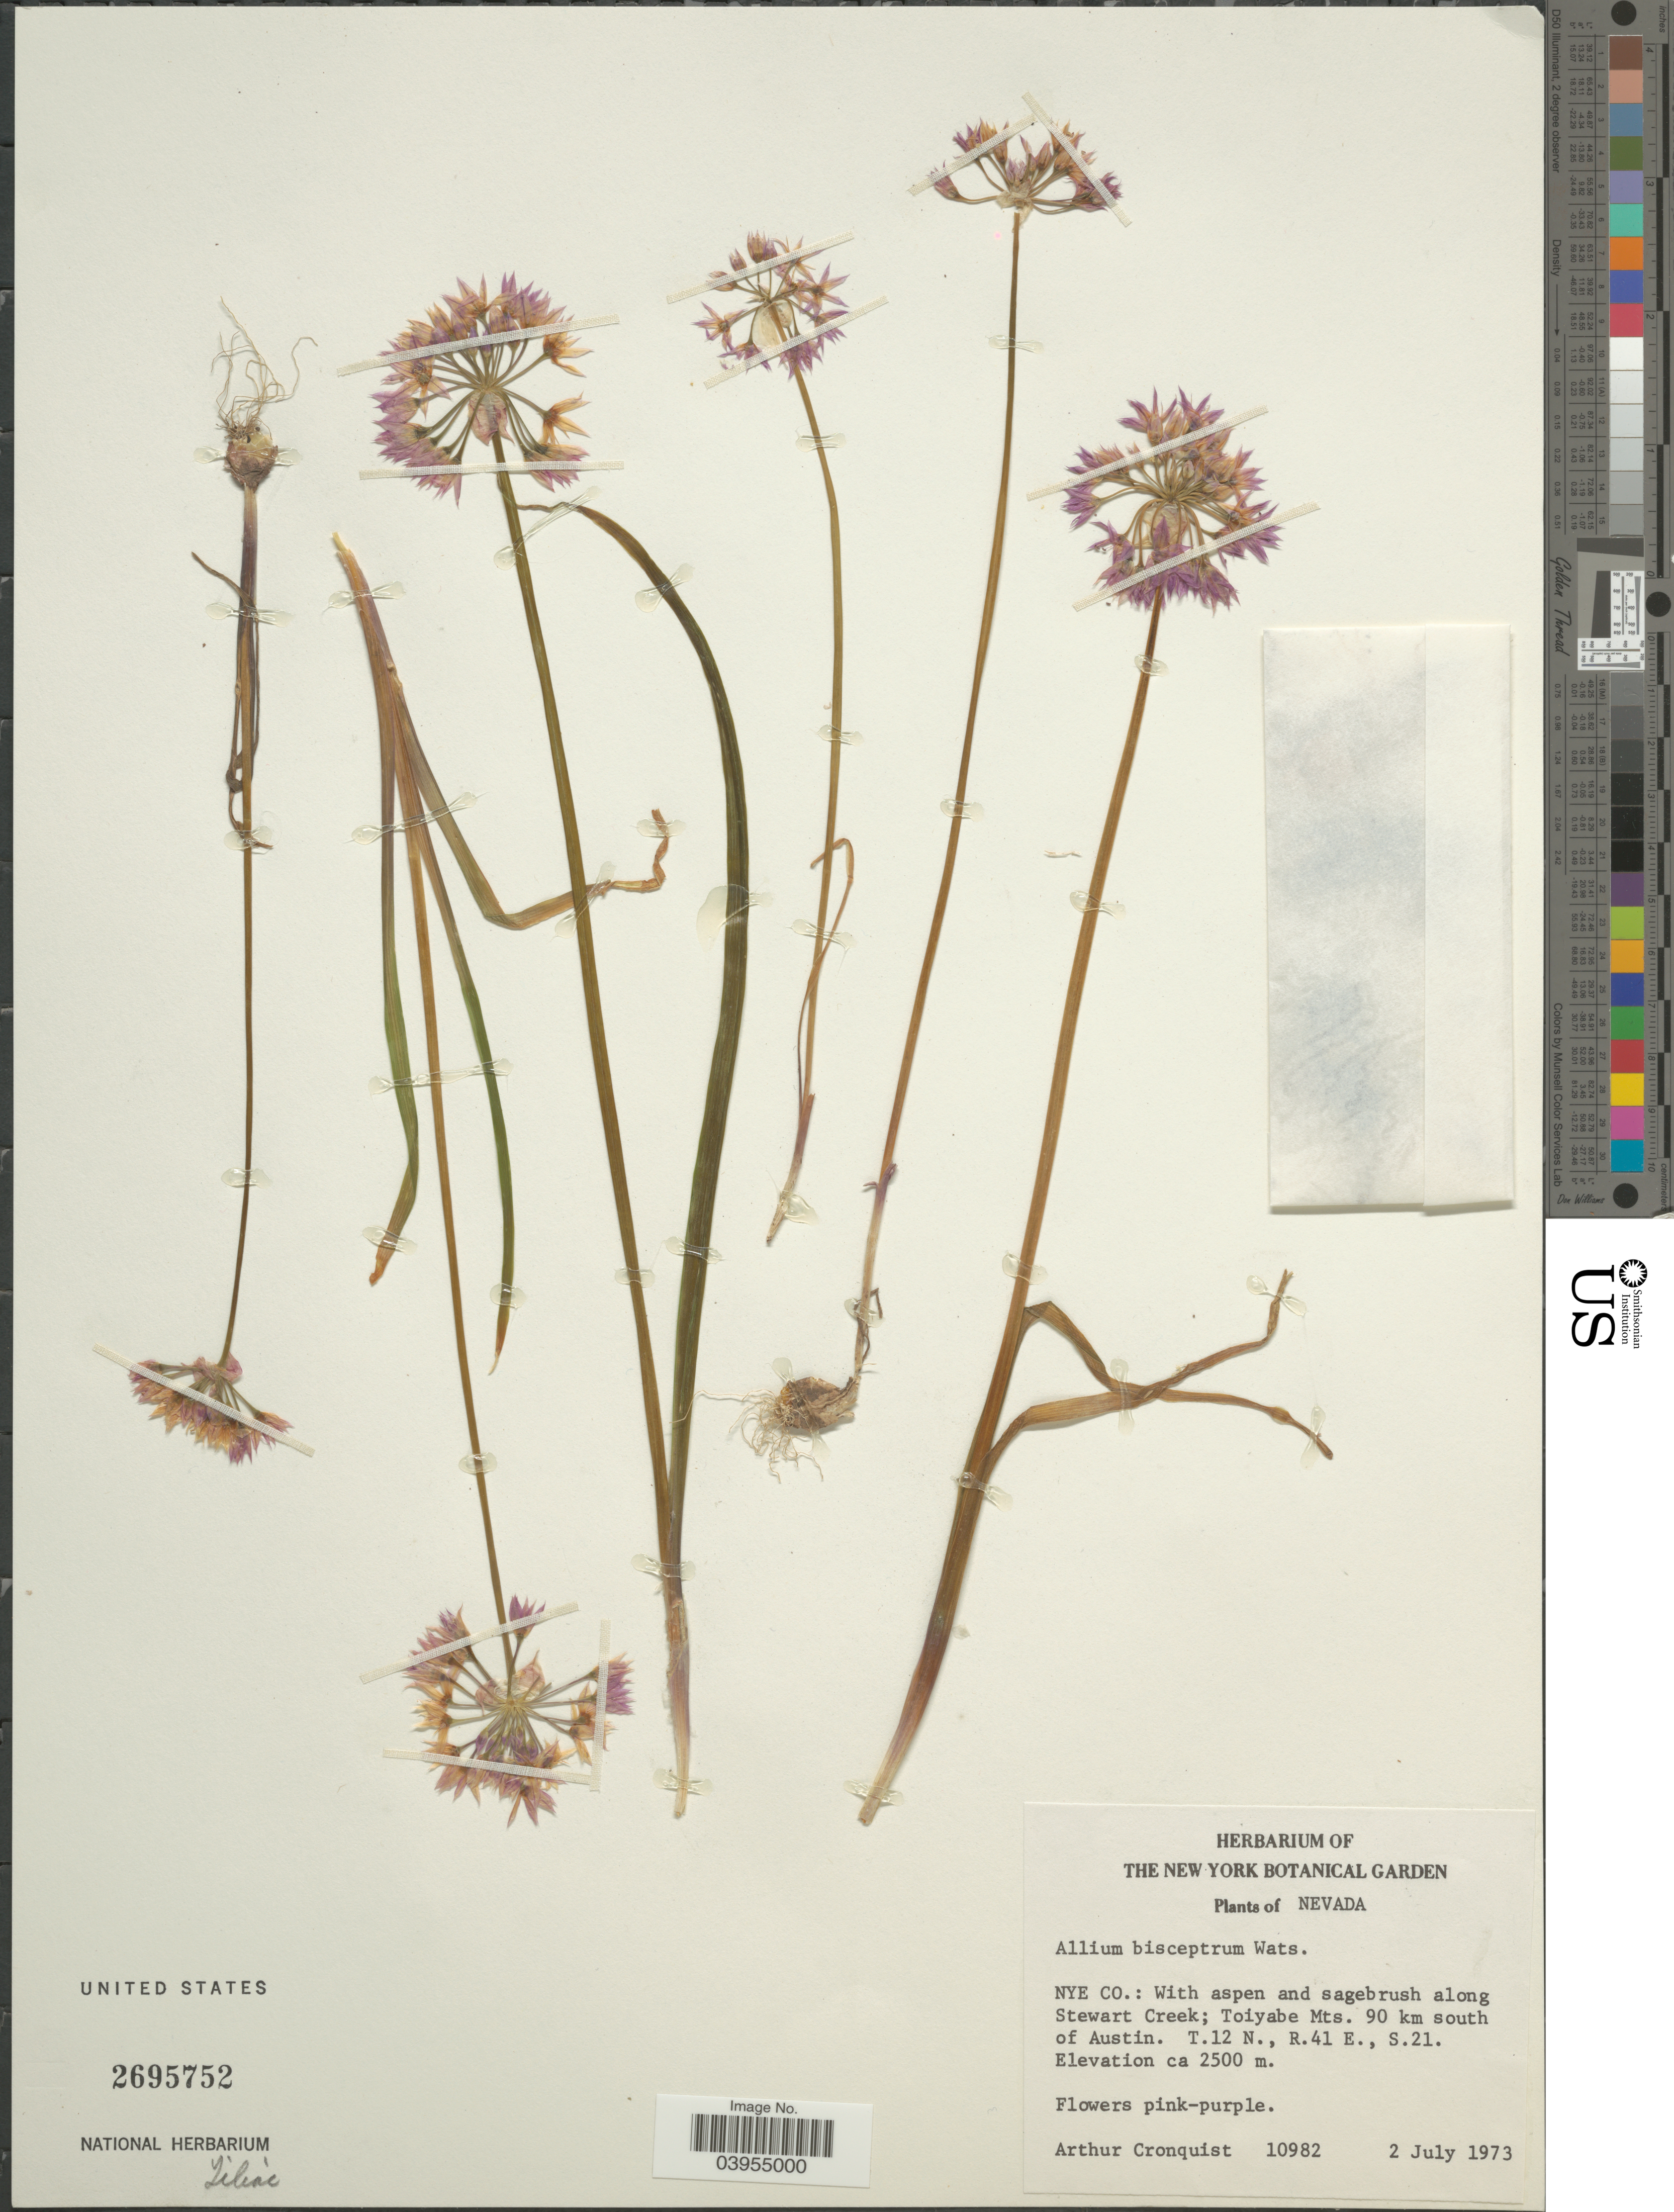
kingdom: Plantae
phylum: Tracheophyta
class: Liliopsida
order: Asparagales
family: Amaryllidaceae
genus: Allium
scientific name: Allium bisceptrum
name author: S. Watson in C. King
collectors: A. J. Cronquist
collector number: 10982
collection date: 1973-07-02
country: United States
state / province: Nevada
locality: Nye Co.: With aspen and sagebrush along Stewart Creek; Toiyabe Mts. 90 km south of Austin. T.12 N., R.41 E., S.21.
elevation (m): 2500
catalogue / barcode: US 2695752